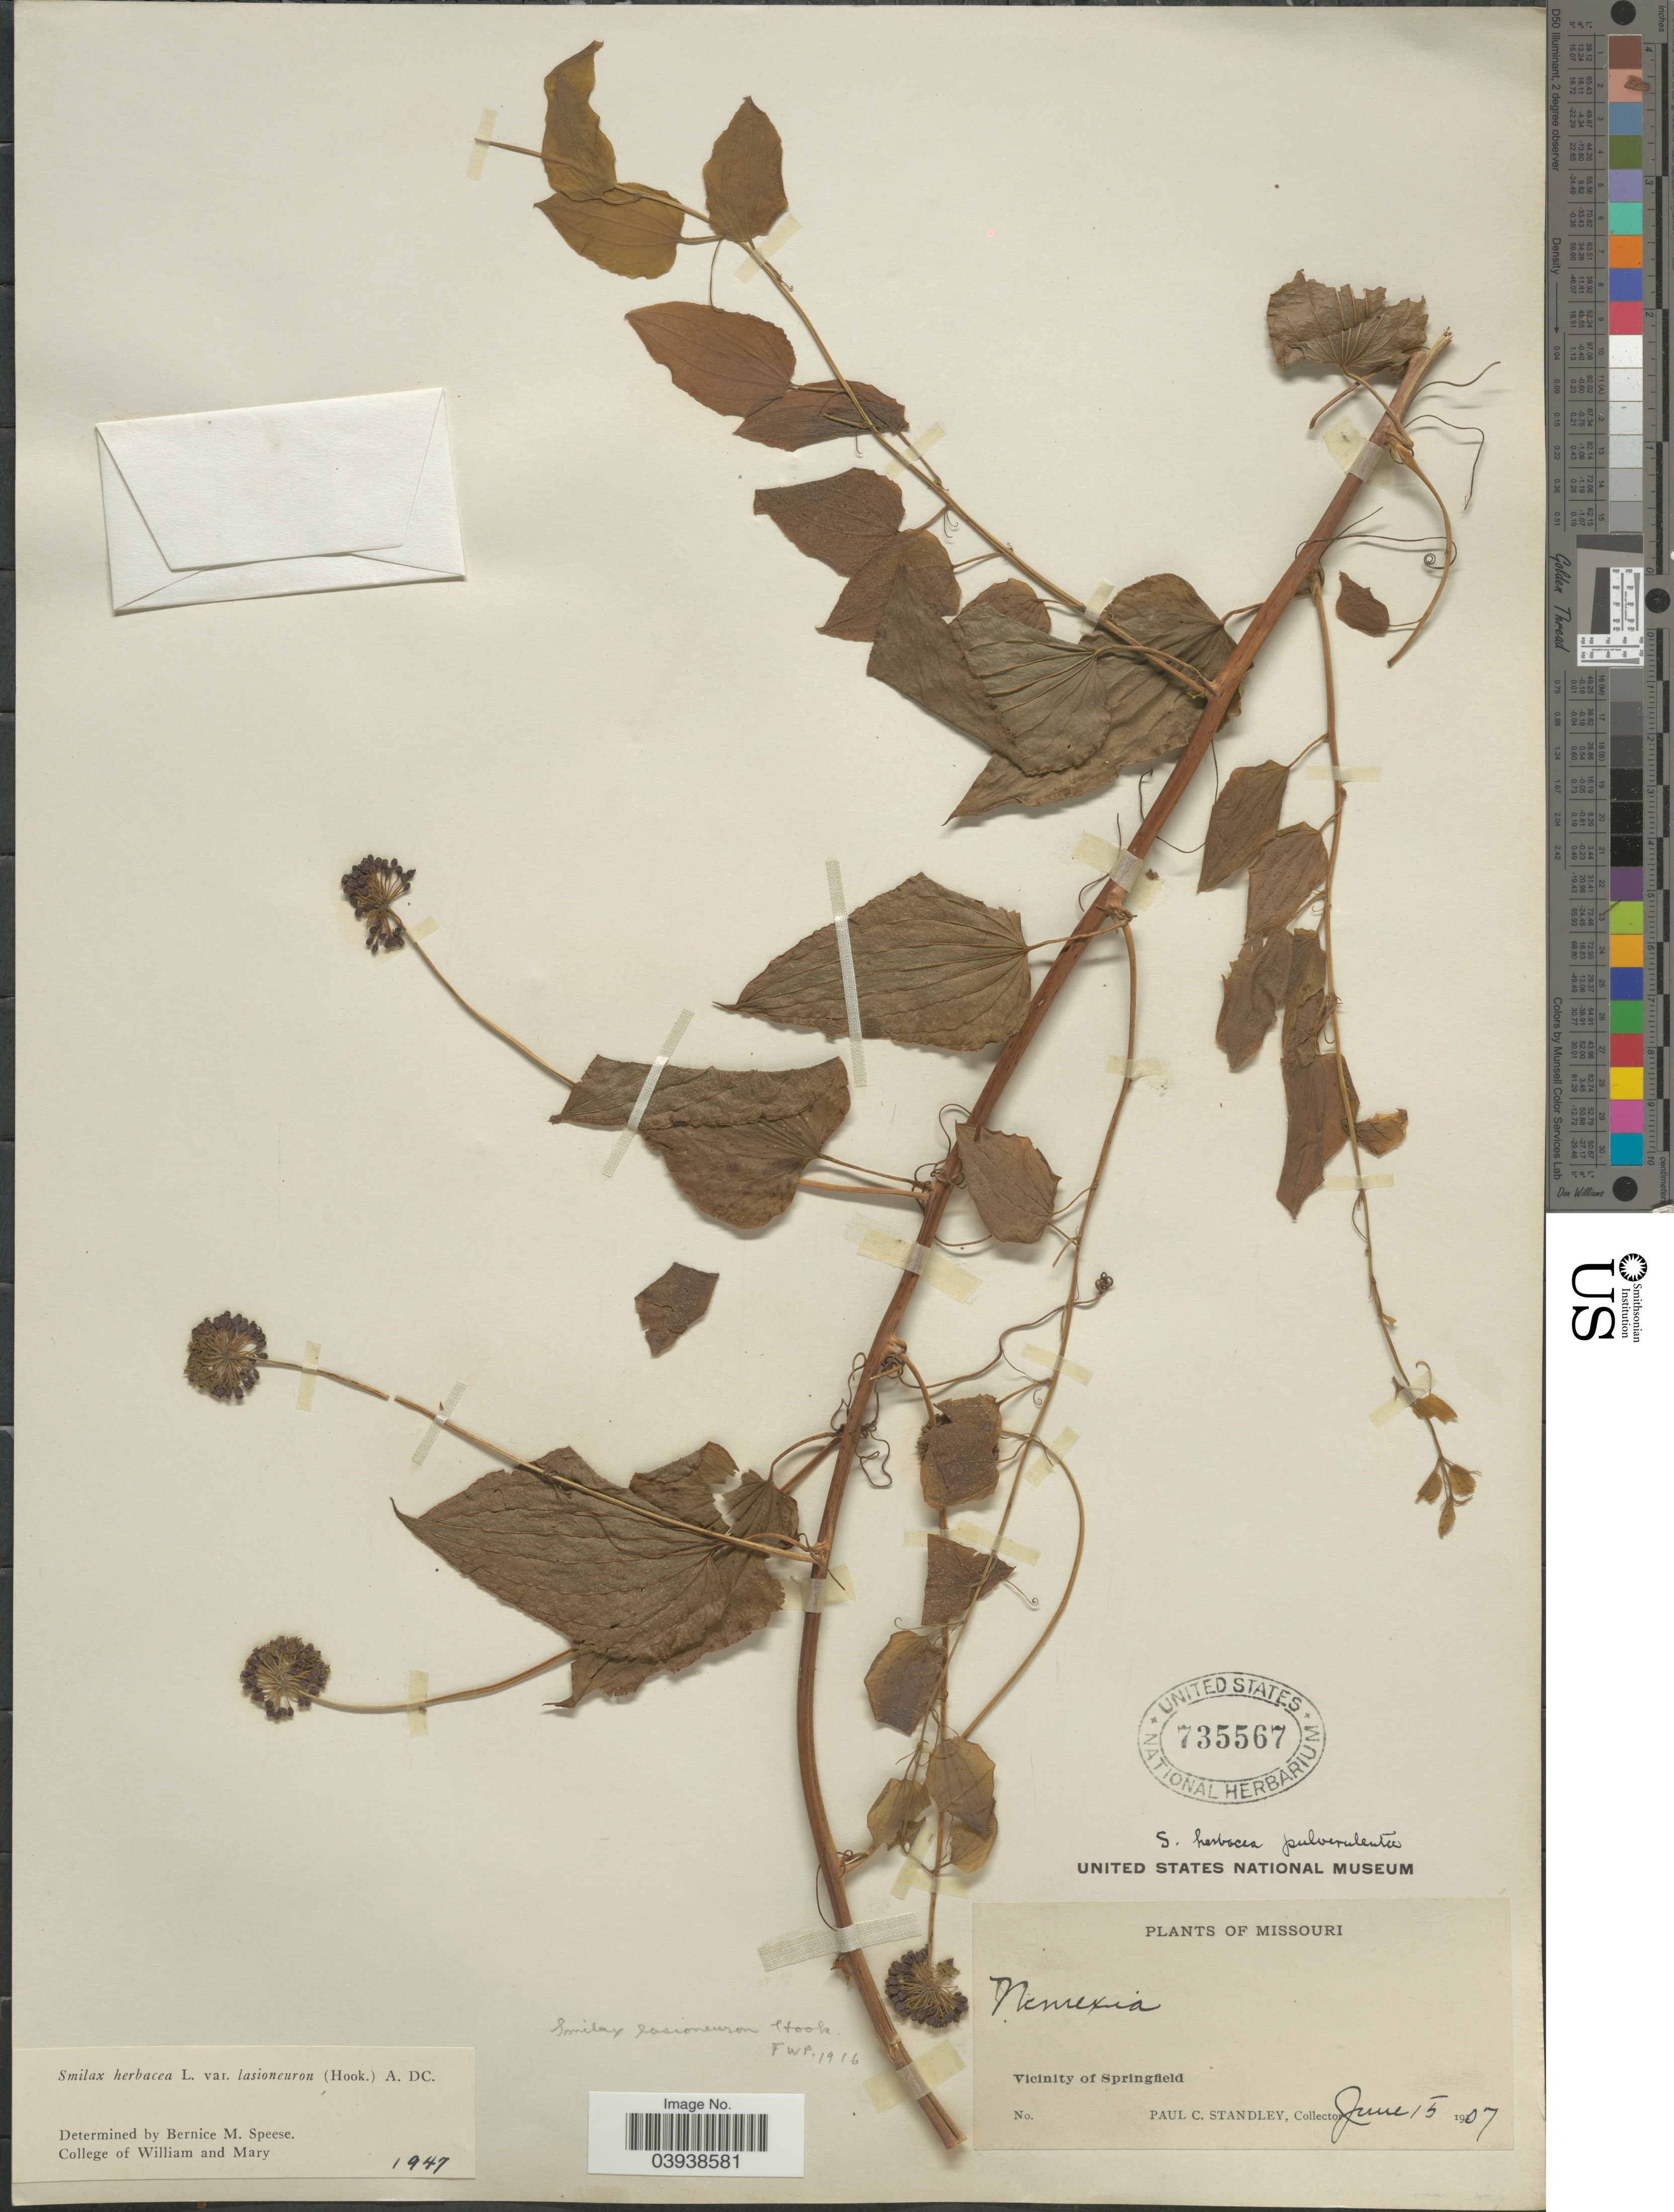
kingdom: Plantae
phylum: Tracheophyta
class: Liliopsida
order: Liliales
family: Smilacaceae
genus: Smilax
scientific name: Smilax herbacea var. lasioneuron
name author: (Hook.) A. DC.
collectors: P. C. Standley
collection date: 1907-06-15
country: United States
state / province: Missouri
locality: Vicinity of Springfield.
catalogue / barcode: US 735567